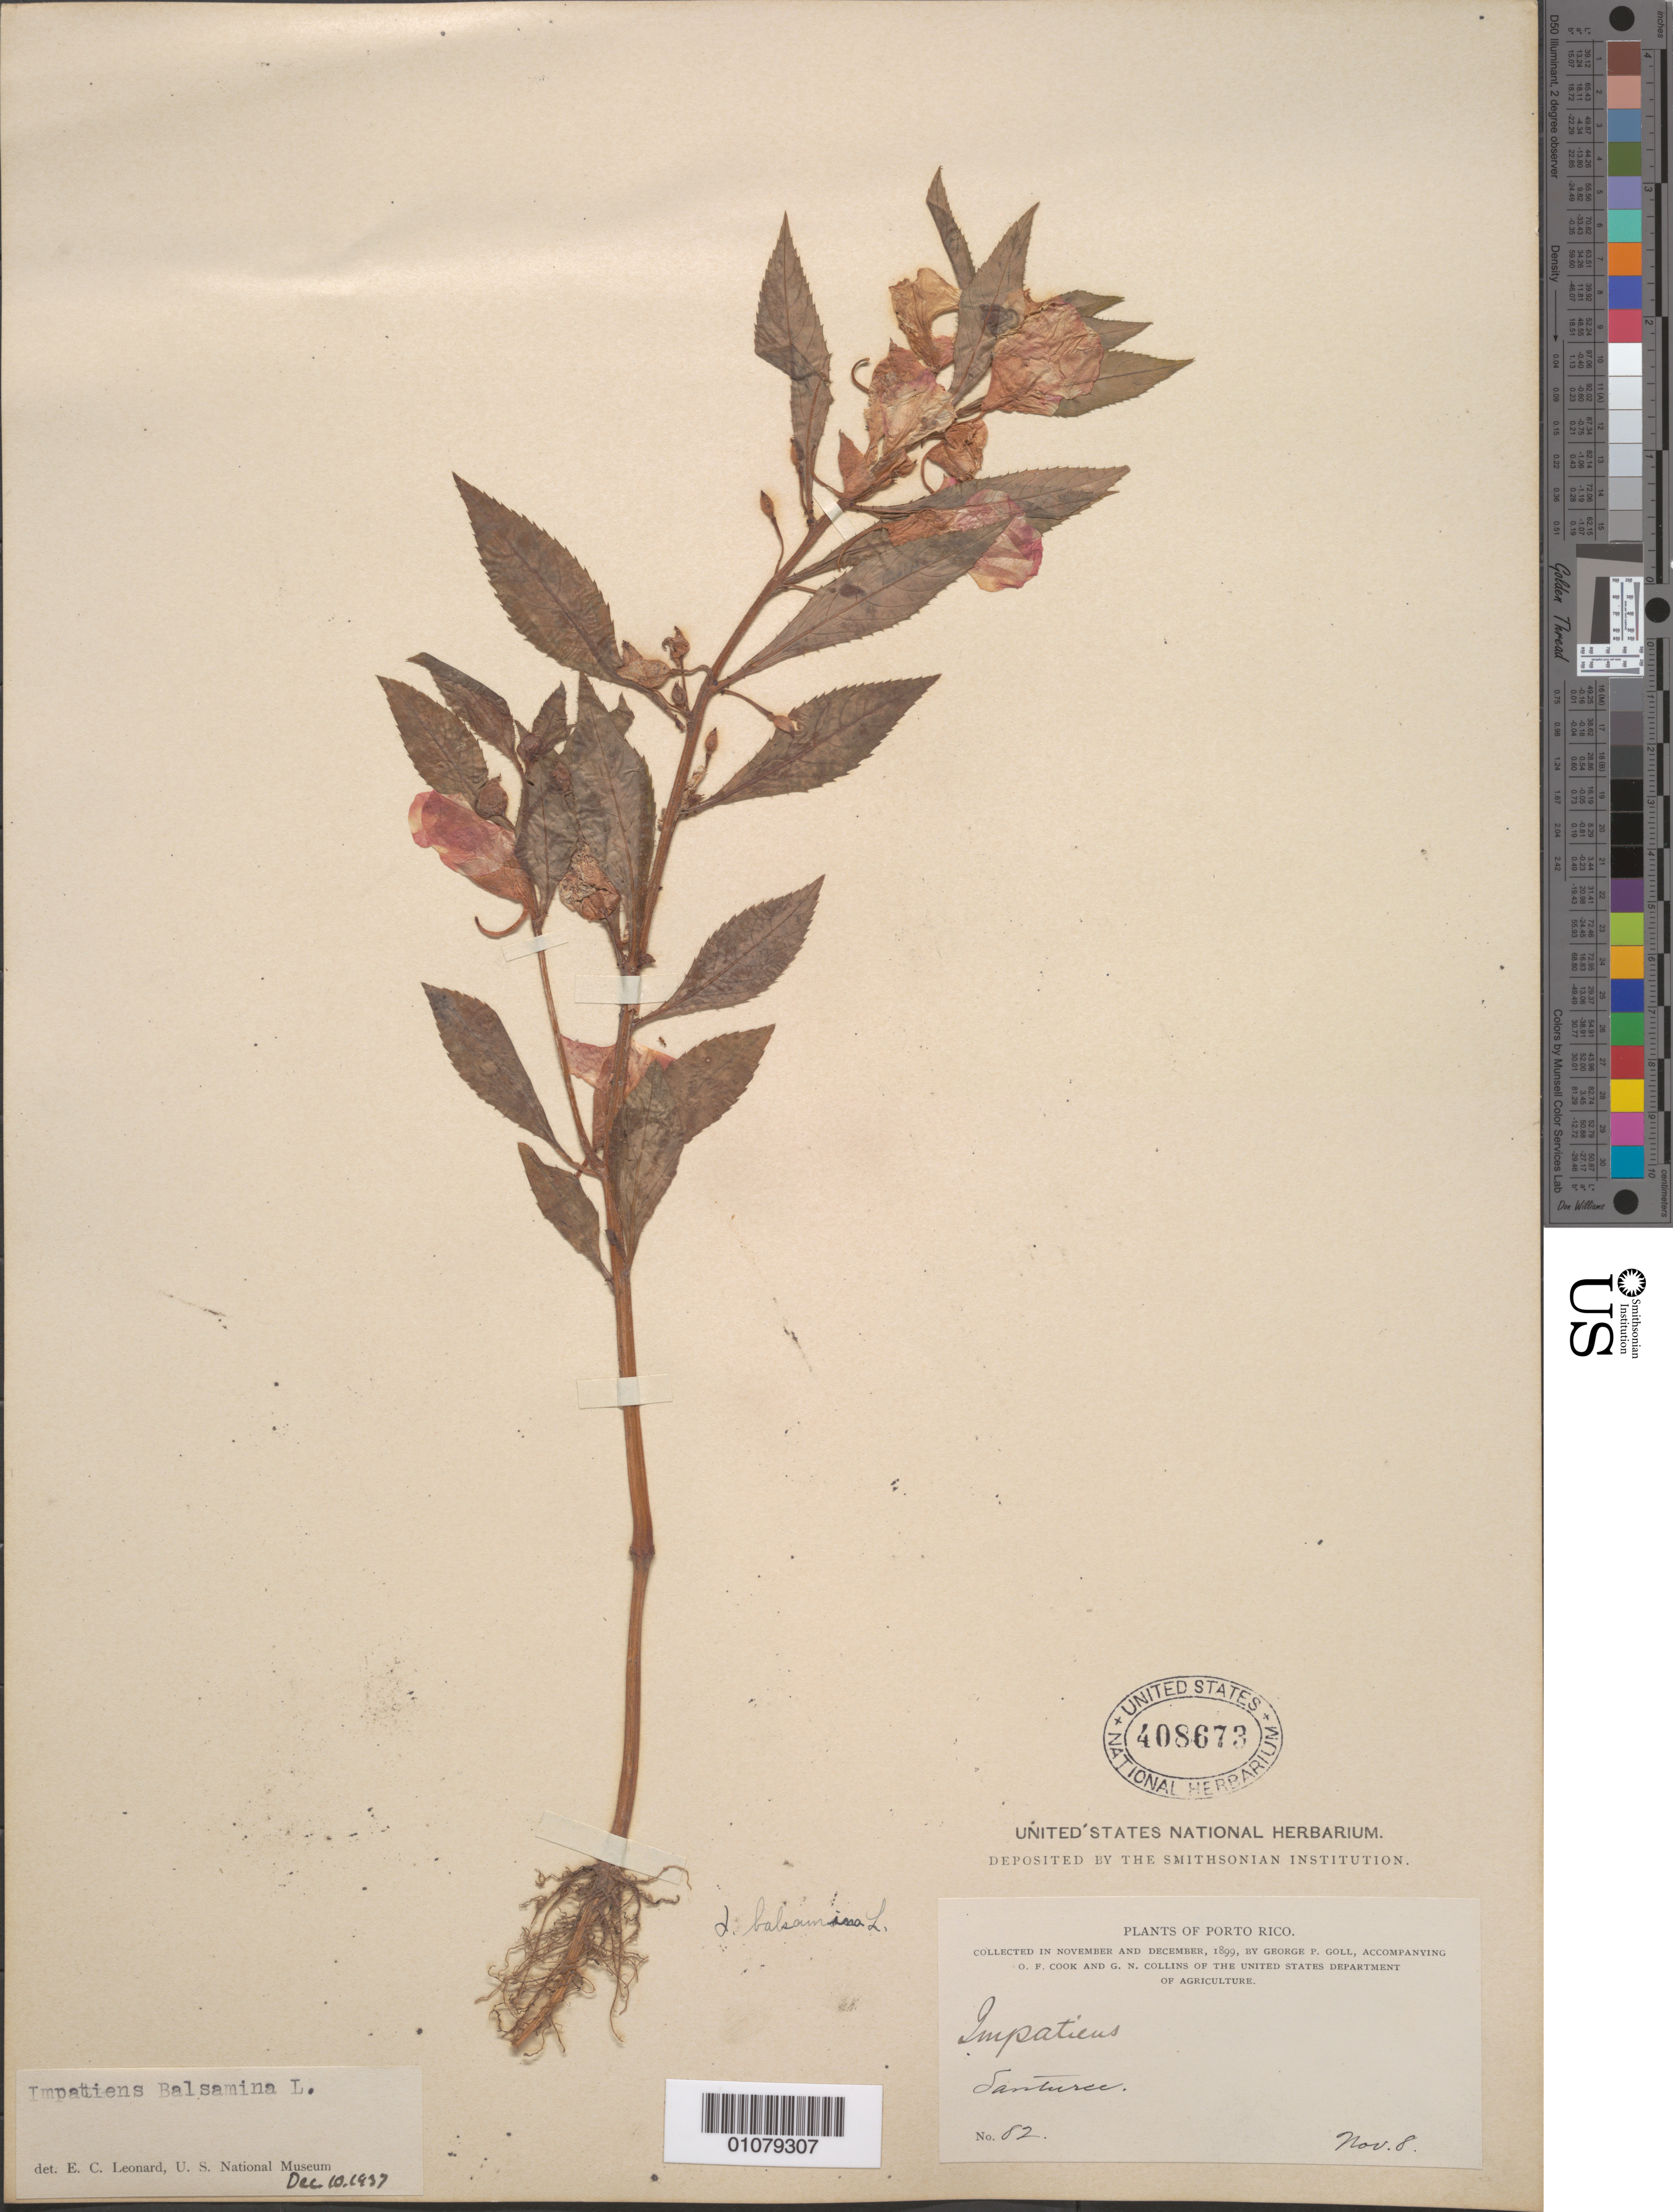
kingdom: Plantae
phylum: Tracheophyta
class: Magnoliopsida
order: Ericales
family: Balsaminaceae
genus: Impatiens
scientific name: Impatiens balsamina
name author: L.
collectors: G. Goll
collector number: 82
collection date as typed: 08 Nov 1899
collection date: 1899-11-08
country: Puerto Rico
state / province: San Juan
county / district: Juana Diaz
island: Puerto Rico I.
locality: Santurce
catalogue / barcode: US 408673